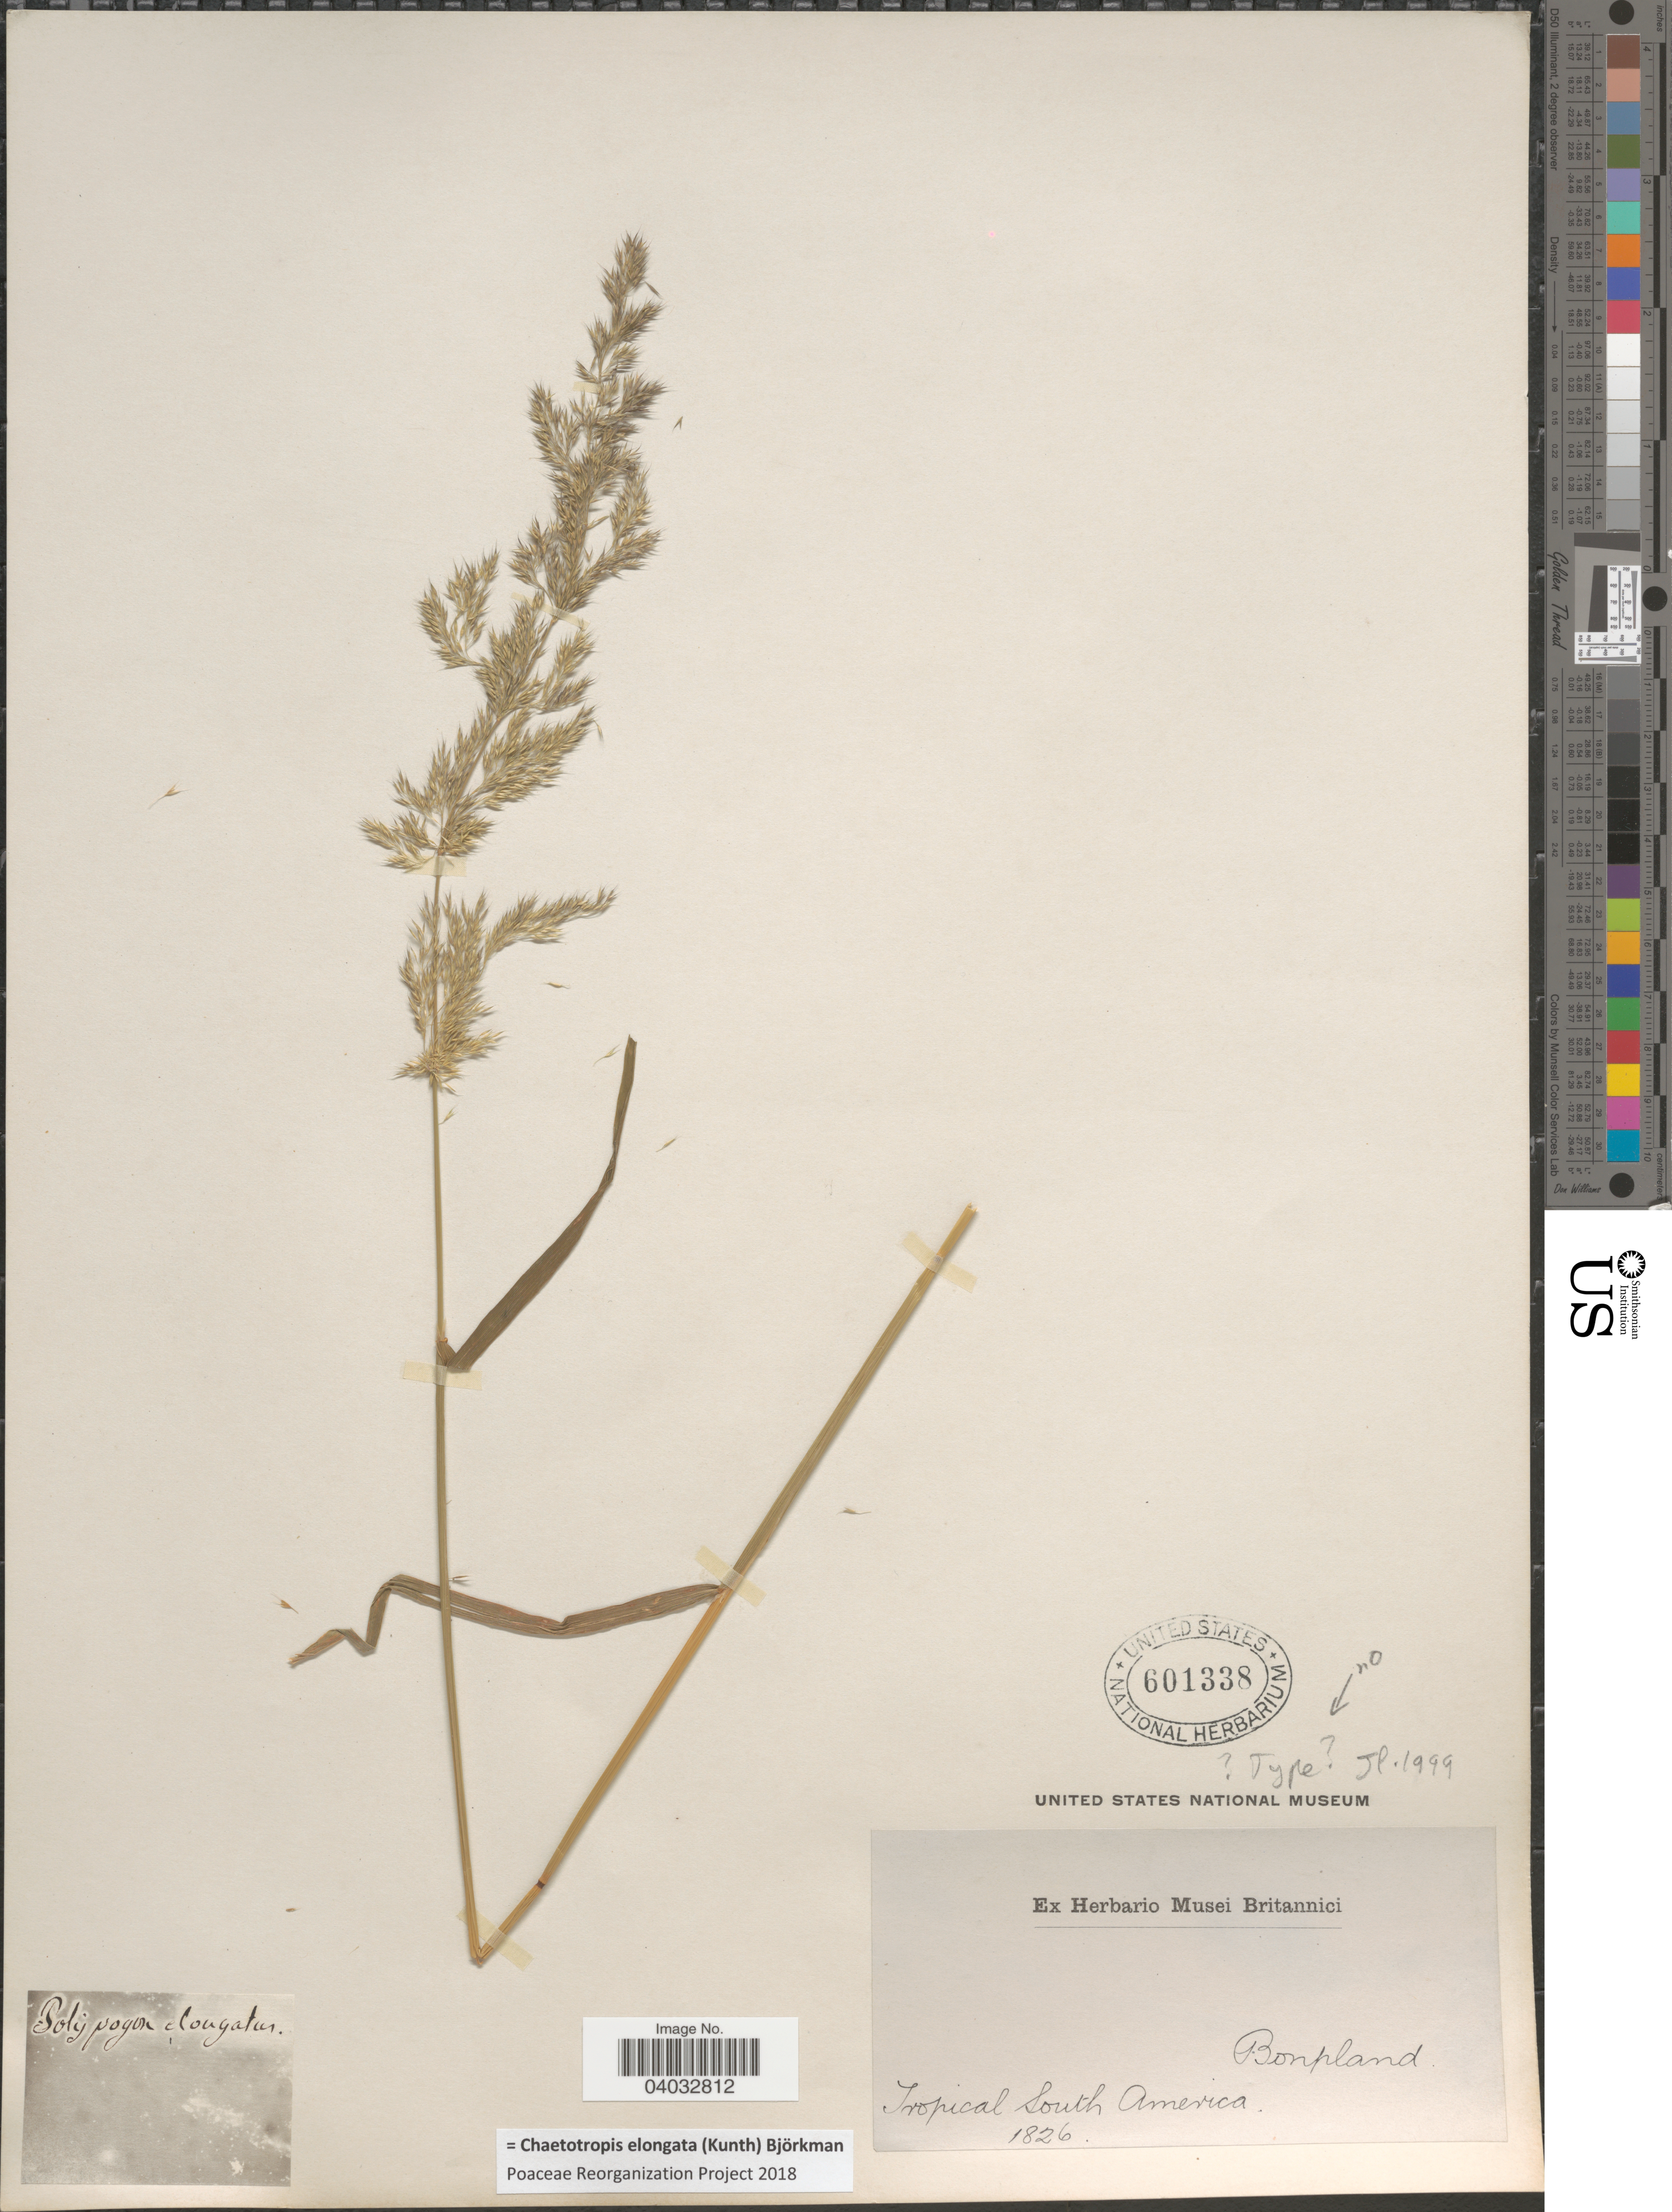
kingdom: Plantae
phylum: Tracheophyta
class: Liliopsida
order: Poales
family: Poaceae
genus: Chaetotropis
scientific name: Chaetotropis elongata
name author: (Kunth) Björkman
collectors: ex herb. Musei Britannici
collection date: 1826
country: Argentina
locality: Bonpland. Tropical South America.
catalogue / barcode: US 601338